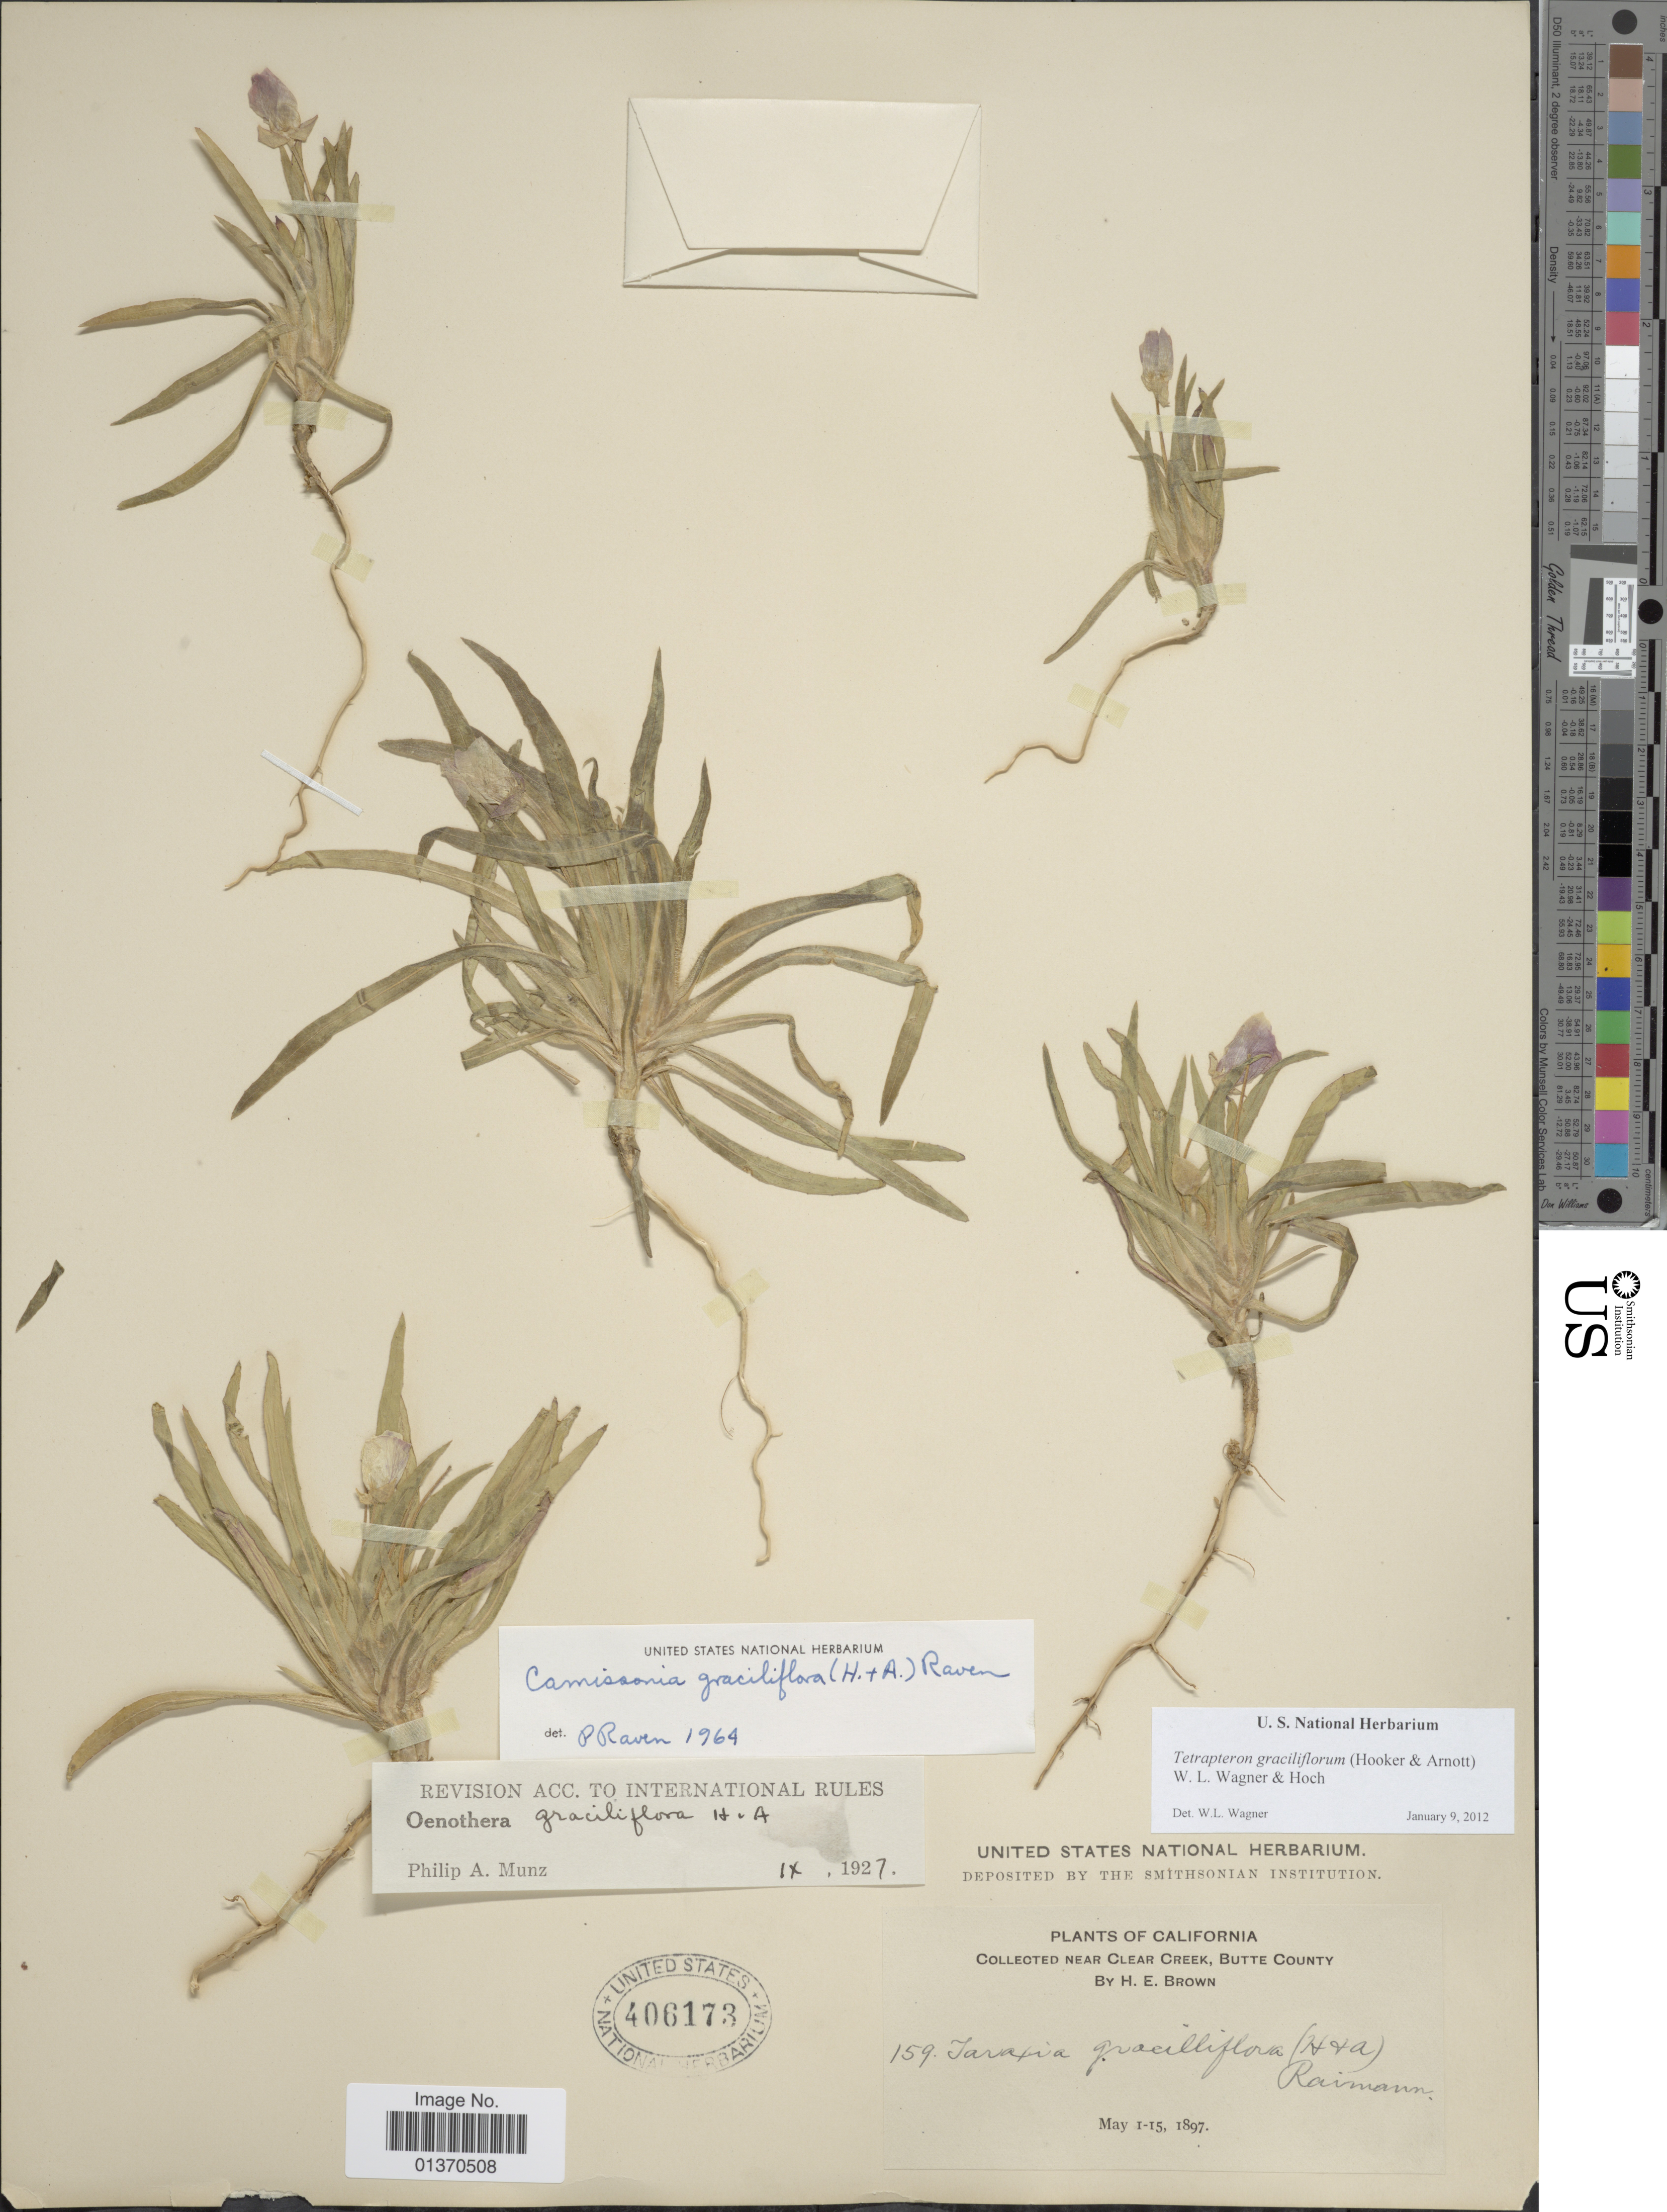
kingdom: Plantae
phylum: Tracheophyta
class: Magnoliopsida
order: Myrtales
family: Onagraceae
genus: Tetrapteron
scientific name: Tetrapteron graciliflorum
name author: (Hook. & Arn.) W.L. Wagner & Hoch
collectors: H. E. Brown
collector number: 159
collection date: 1897-05-01/1897-05-15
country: United States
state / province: California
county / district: Butte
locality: Near Clear Creek, Butte County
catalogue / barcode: US 406173